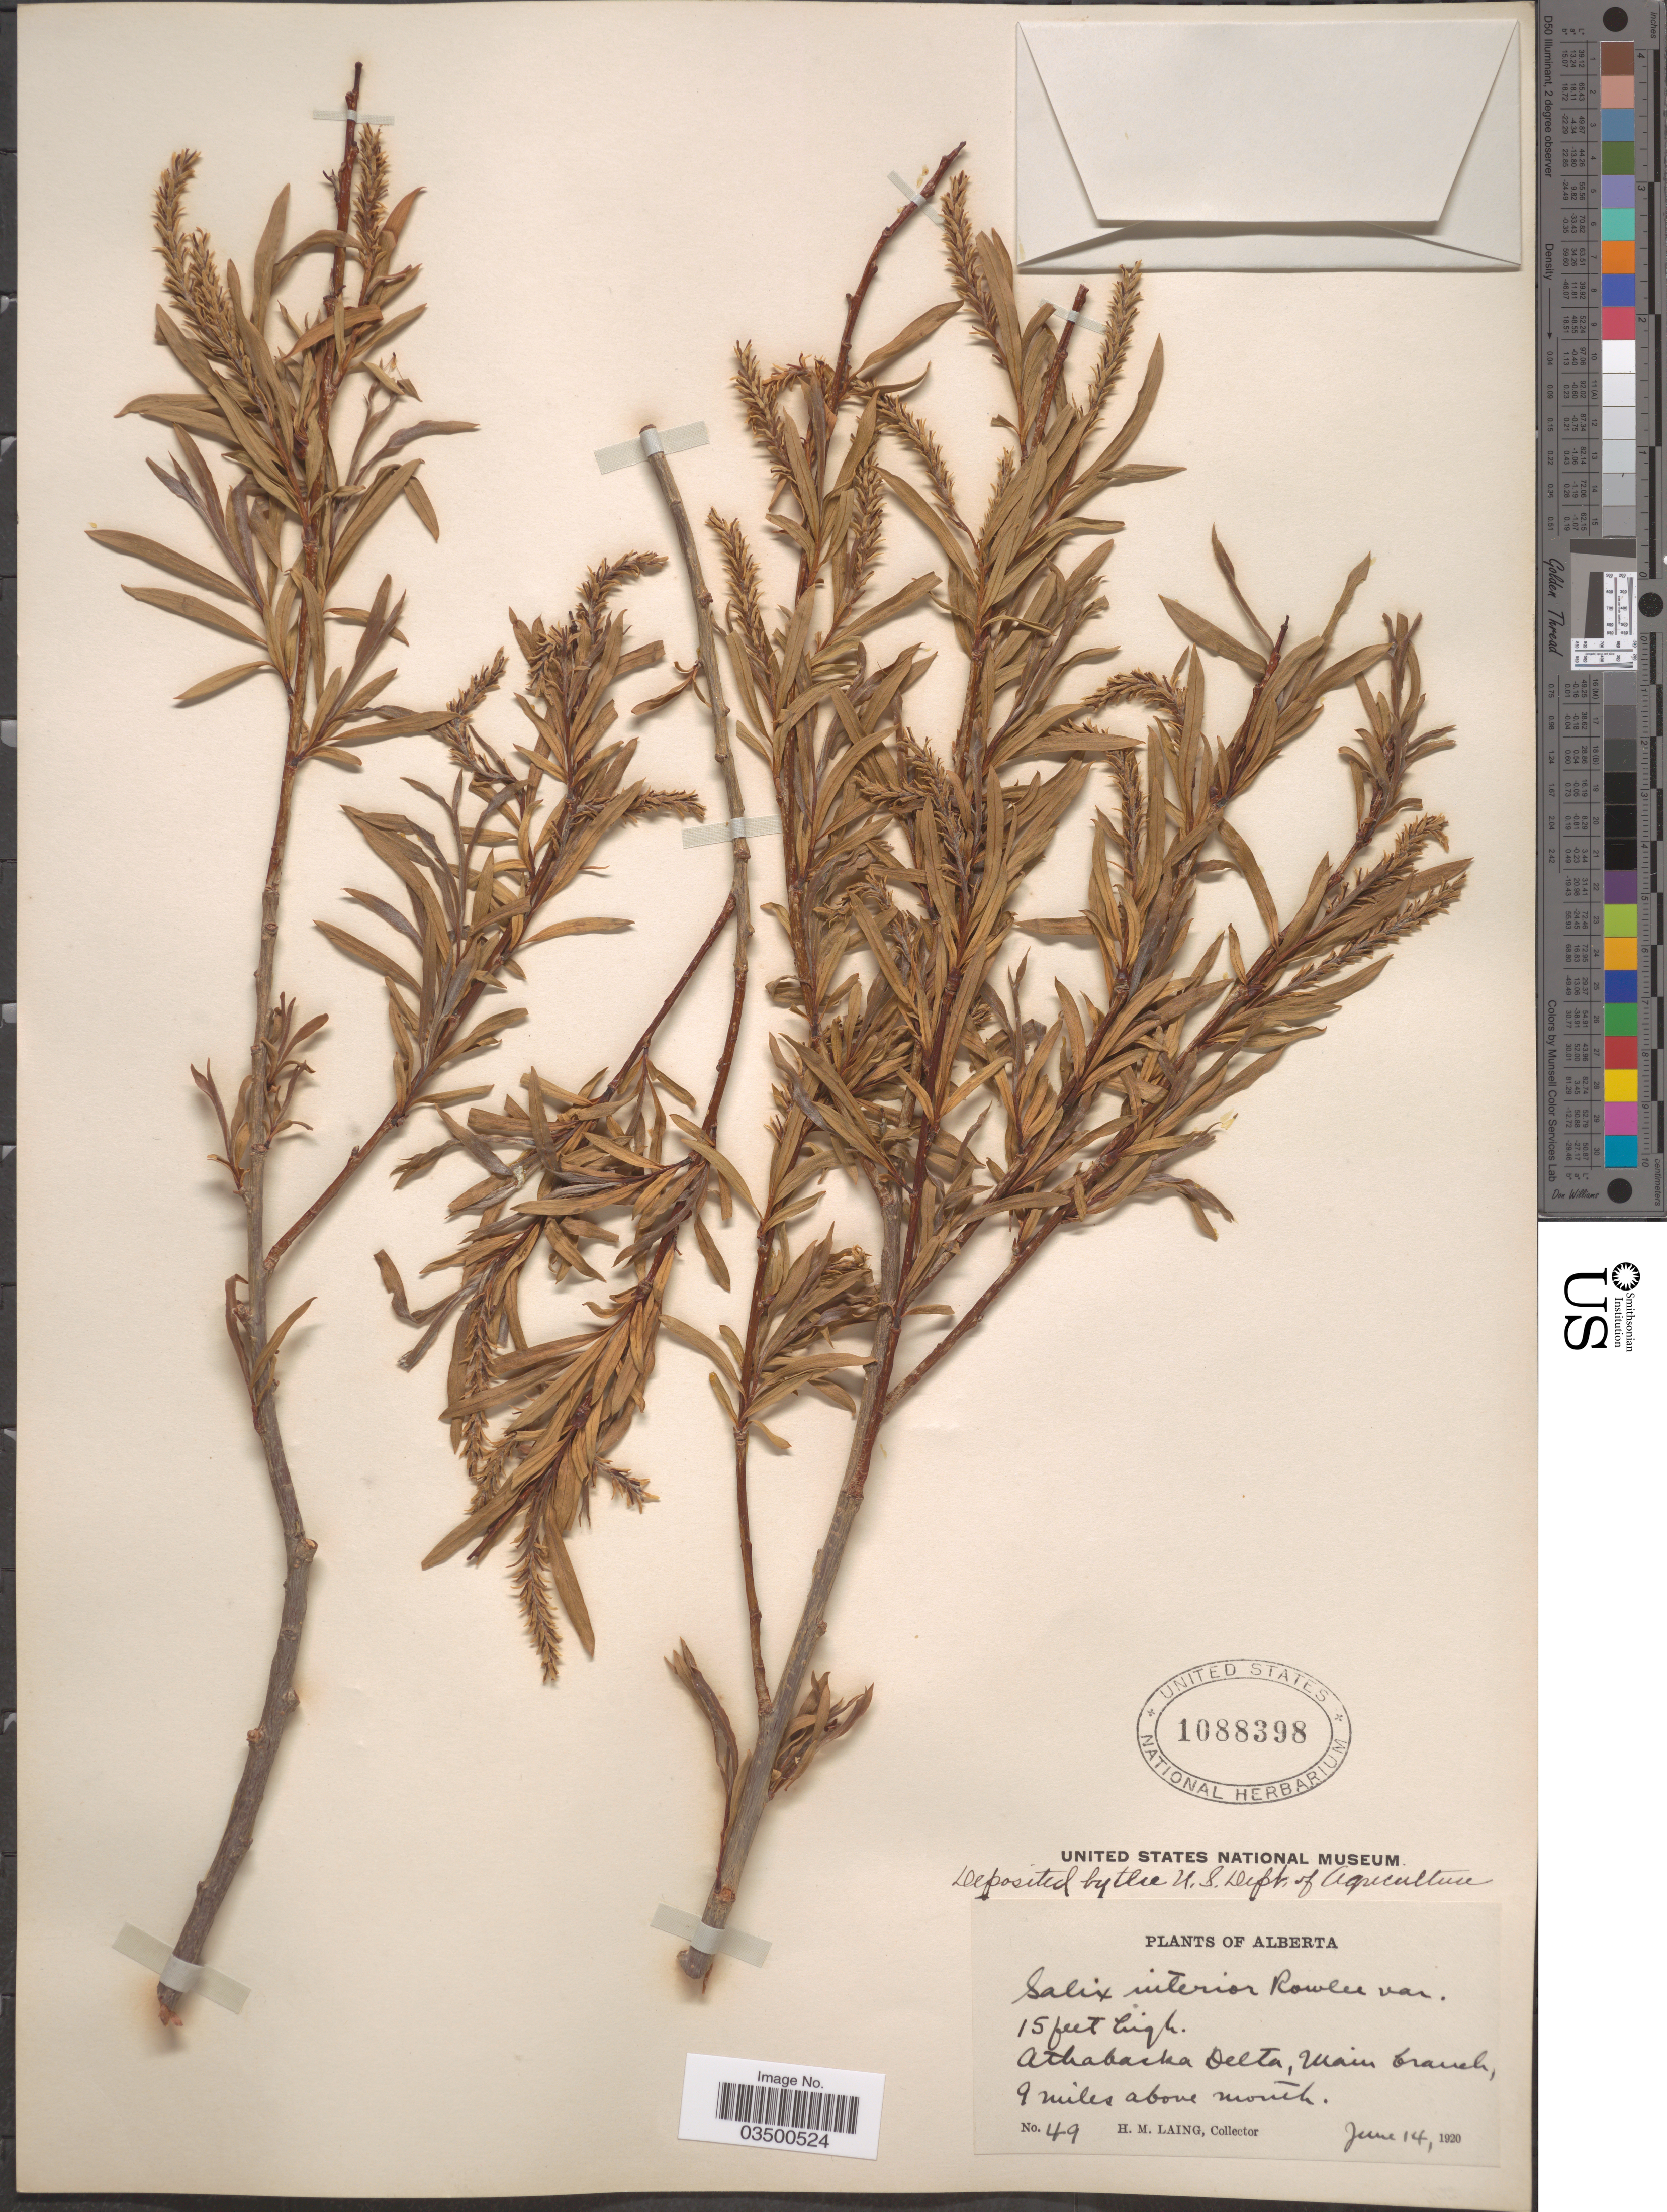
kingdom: Plantae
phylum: Tracheophyta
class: Magnoliopsida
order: Malpighiales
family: Salicaceae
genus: Salix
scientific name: Salix interior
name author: Rowlee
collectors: H. Laing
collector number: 49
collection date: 1920-06-14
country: Canada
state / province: Alberta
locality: Athabaska Delta, Main branch, 9 miles above mouth.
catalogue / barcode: US 1088398